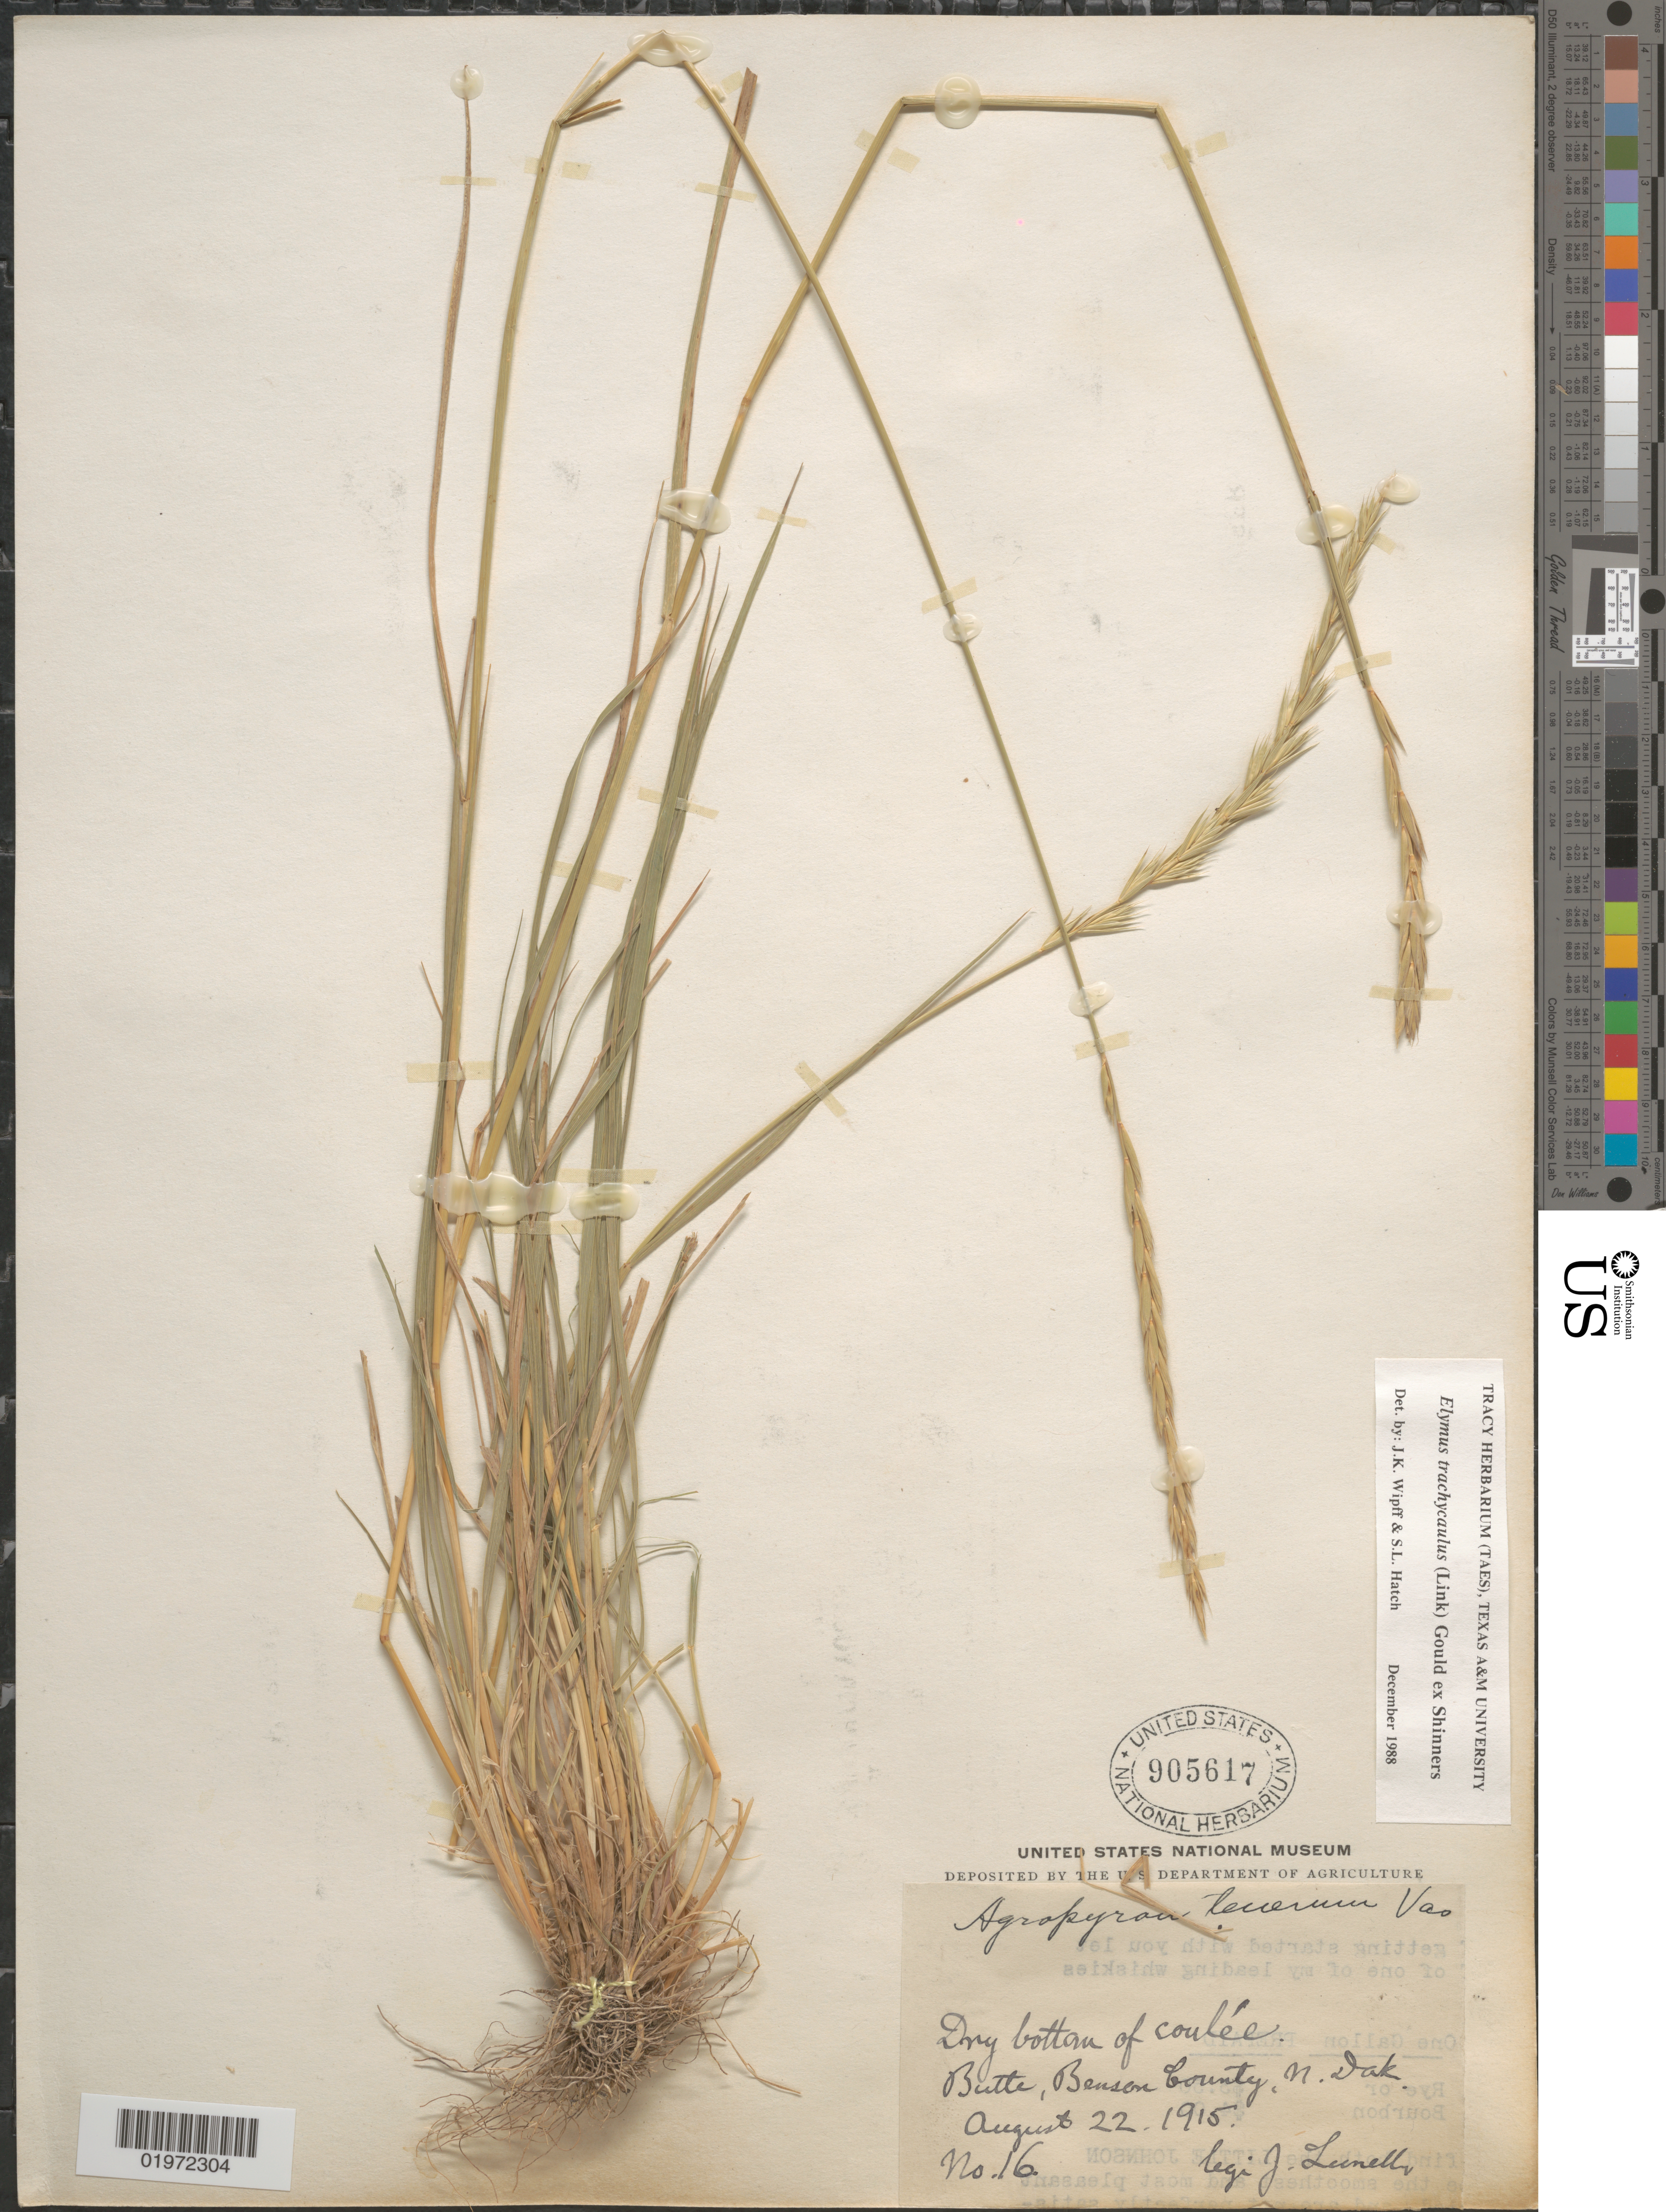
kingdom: Plantae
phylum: Tracheophyta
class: Liliopsida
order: Poales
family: Poaceae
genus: Elymus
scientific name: Elymus trachycaulus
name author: (Link) Gould ex Shinners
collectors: J. Lunell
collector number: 16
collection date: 1915-08-22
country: United States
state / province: North Dakota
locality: Dry bottom of coulée. Butte, Benson County.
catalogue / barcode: US 905617